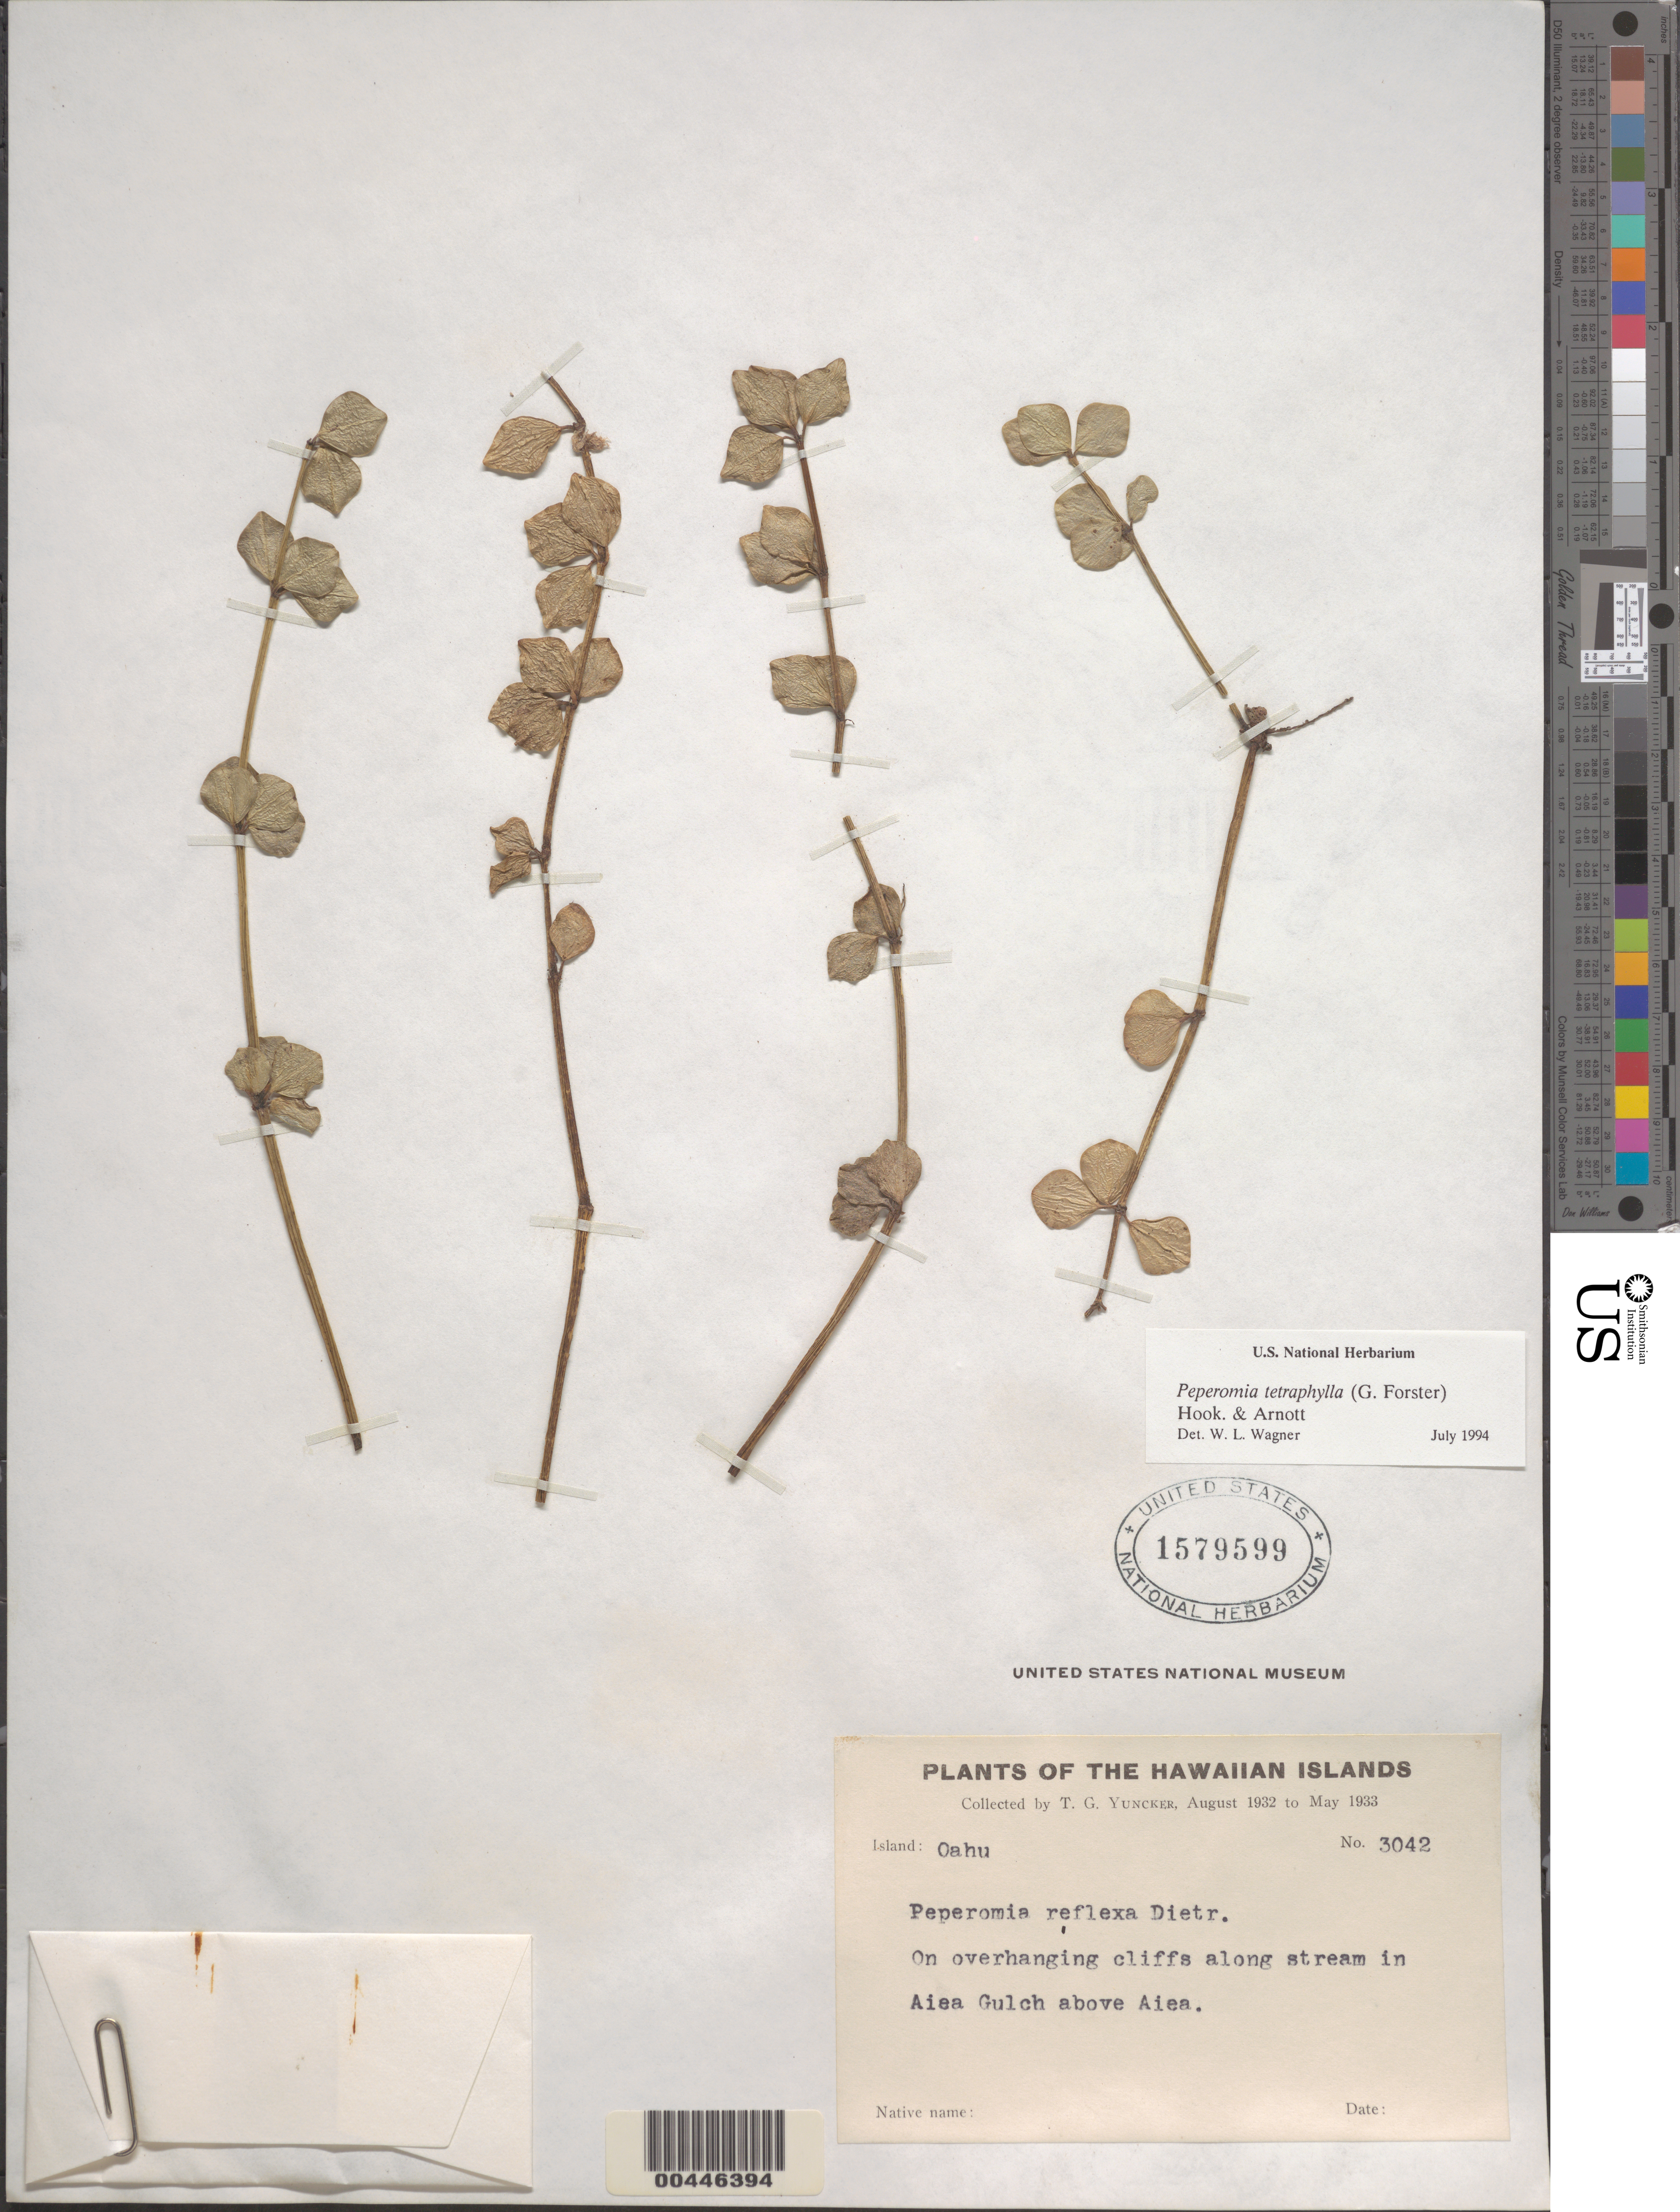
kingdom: Plantae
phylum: Tracheophyta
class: Magnoliopsida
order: Piperales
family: Piperaceae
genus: Peperomia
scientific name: Peperomia trichopus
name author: Trel. in J.F. Macbr.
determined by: Wagner, W. L., (BOT), Smithsonian Institution - National Museum of Natural History (UNITED STATES)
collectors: T. G. Yuncker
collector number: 3042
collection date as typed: Aug 1932 to May 1933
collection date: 1932-08/1933-05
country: United States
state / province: Hawaii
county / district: Honolulu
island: Oahu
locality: On overhanging cliffs along stream in Aiea Gulch above Aiea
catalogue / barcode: US 1579599